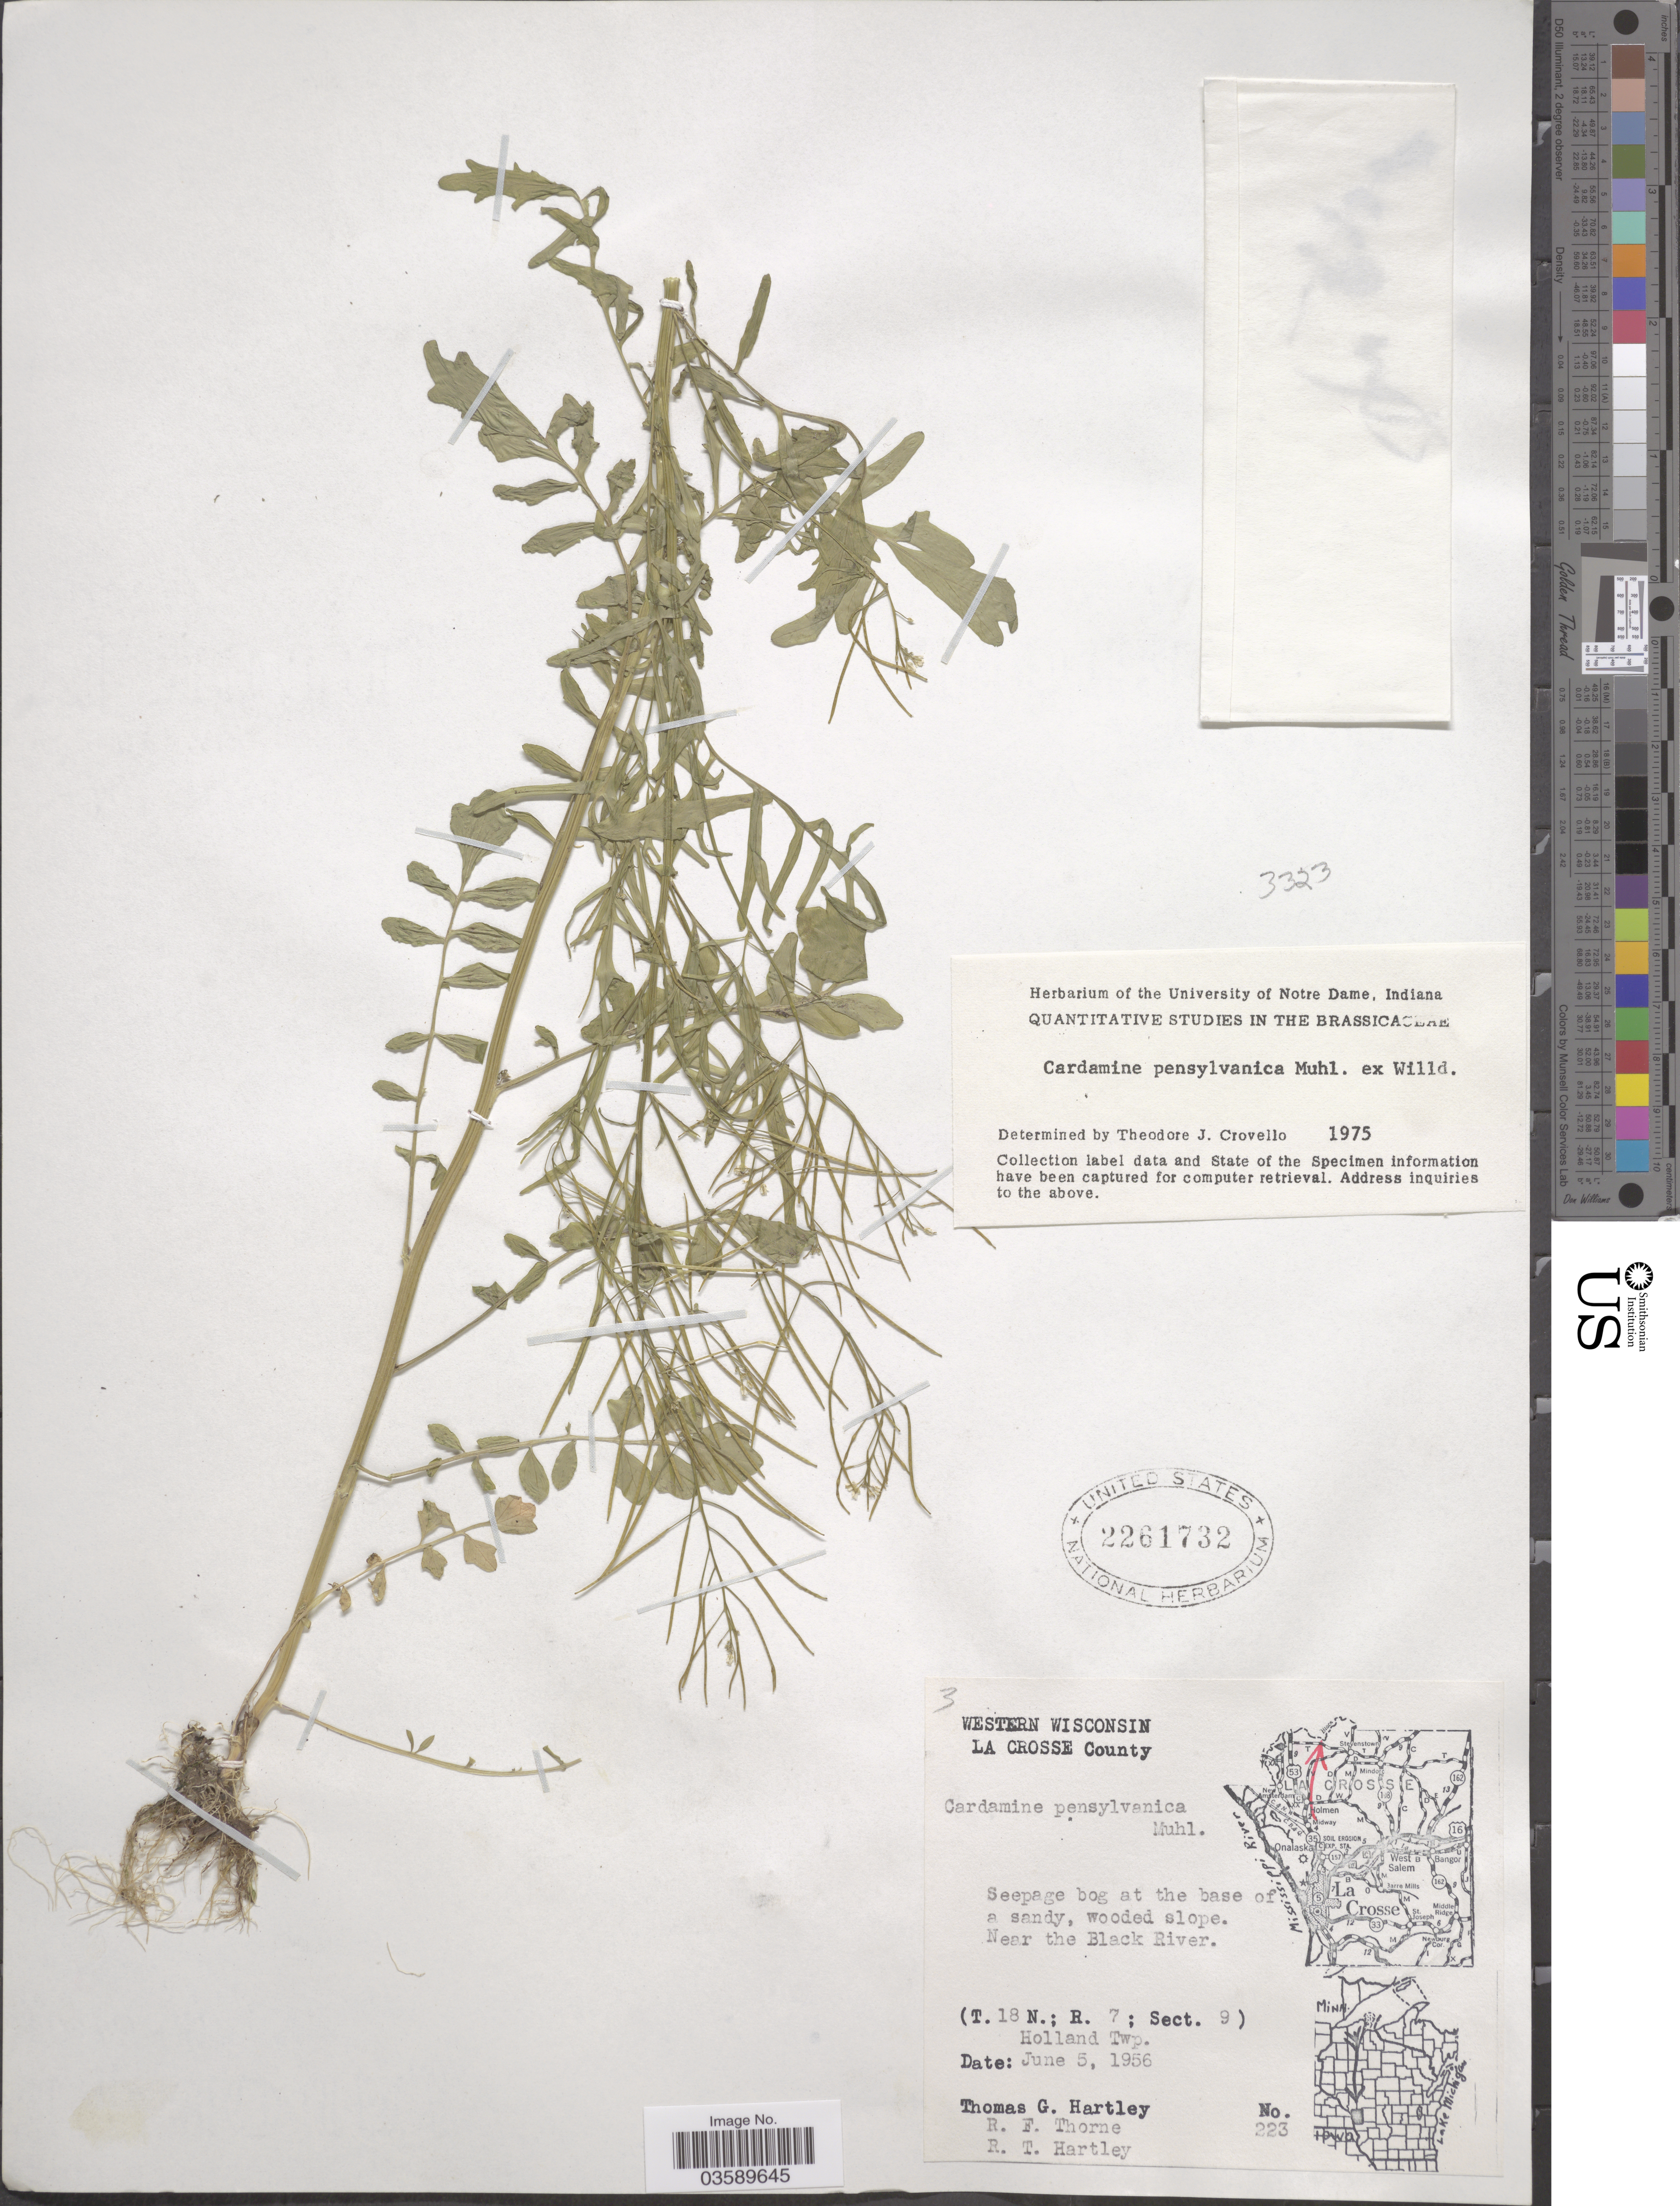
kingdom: Plantae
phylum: Tracheophyta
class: Magnoliopsida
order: Brassicales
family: Brassicaceae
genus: Cardamine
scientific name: Cardamine pensylvanica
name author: Muhl. ex Willd.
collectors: T. G. Hartley, R. Thorne & R. T. Hartley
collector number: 223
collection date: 1956-06-05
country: United States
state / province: Wisconsin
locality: Western Wisconsin. La Crosse County. Seepage bog at the base of a sandy, wooded slope. Near the Black River. (T. 18N.; R. 7; Sect. 9) Holland Twp.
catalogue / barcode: US 2261732